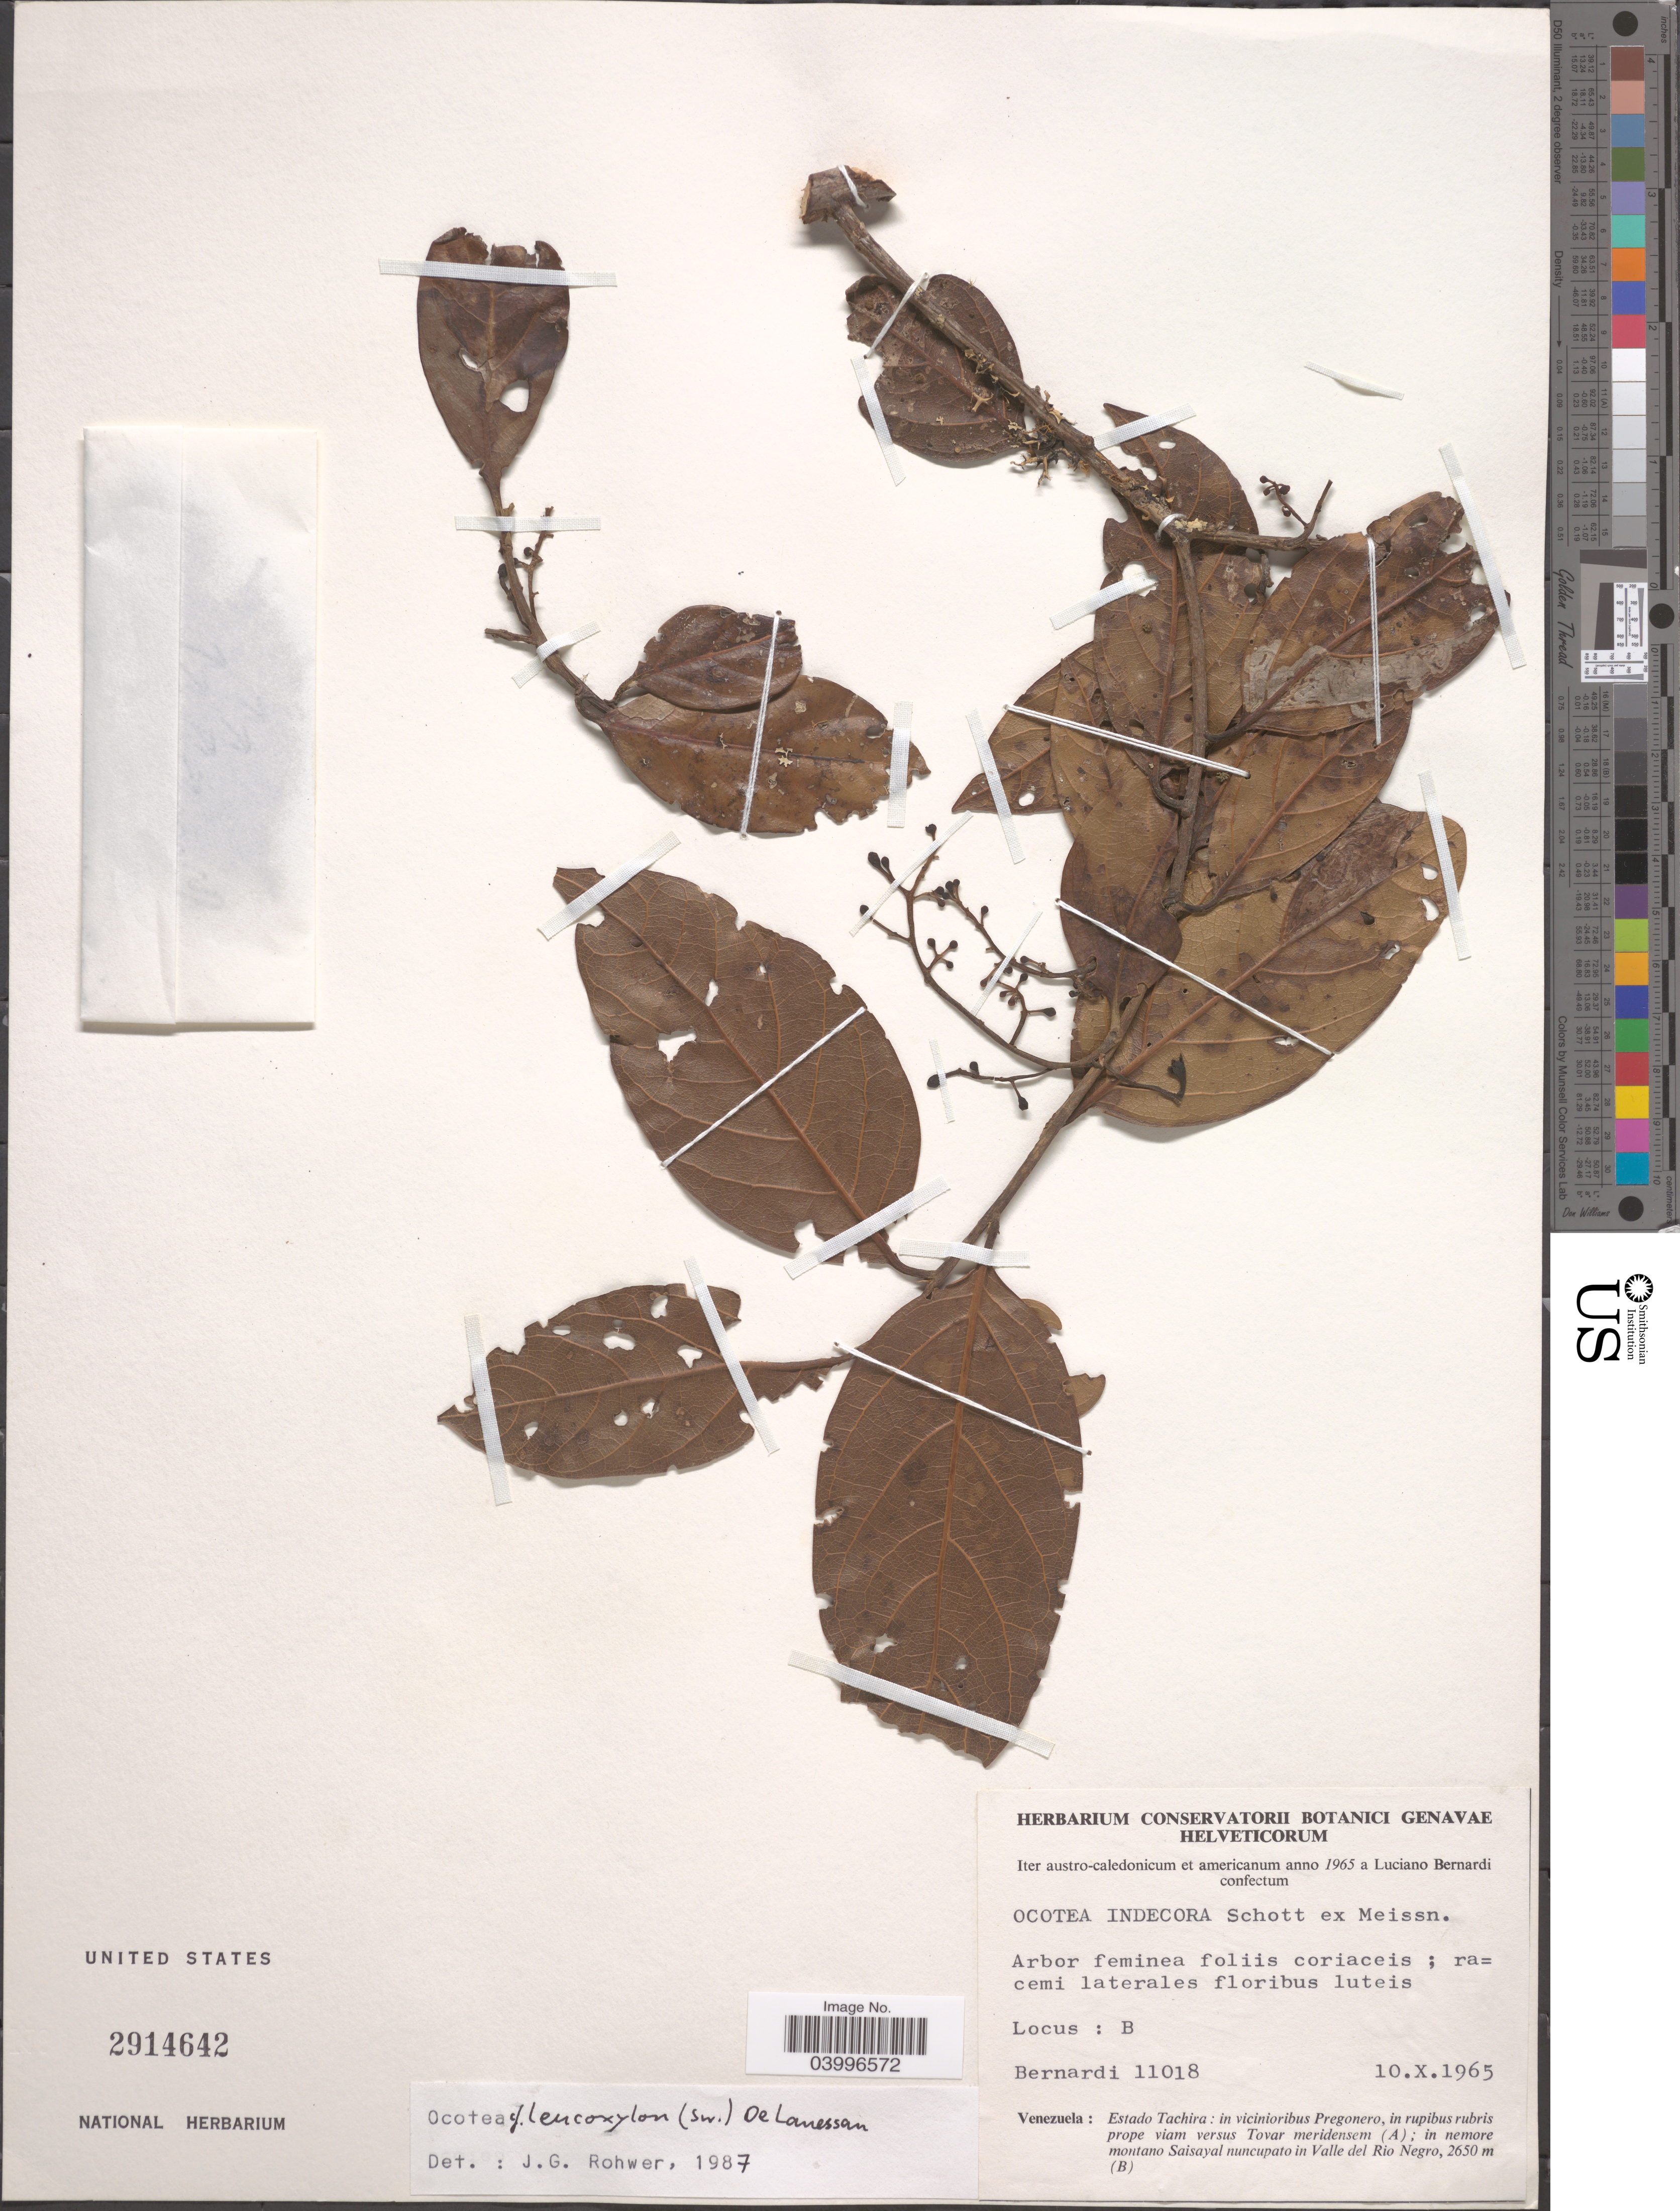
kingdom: Plantae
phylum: Tracheophyta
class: Magnoliopsida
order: Laurales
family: Lauraceae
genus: Ocotea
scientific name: Ocotea leucoxylon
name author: (Sw.) Laness.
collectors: L. Bernardi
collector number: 11018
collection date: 1965-10-10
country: Venezuela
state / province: Tachira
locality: Iter austro-caledonicum et americanum. [unsure placement] In vicinioribus Pregonero, in rupibus rubris prope viam versus Tovar meridensem (A); in nemore montano Saisayal nuncupato in Valle del Rio Negro.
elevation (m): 2650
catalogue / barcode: US 2914642